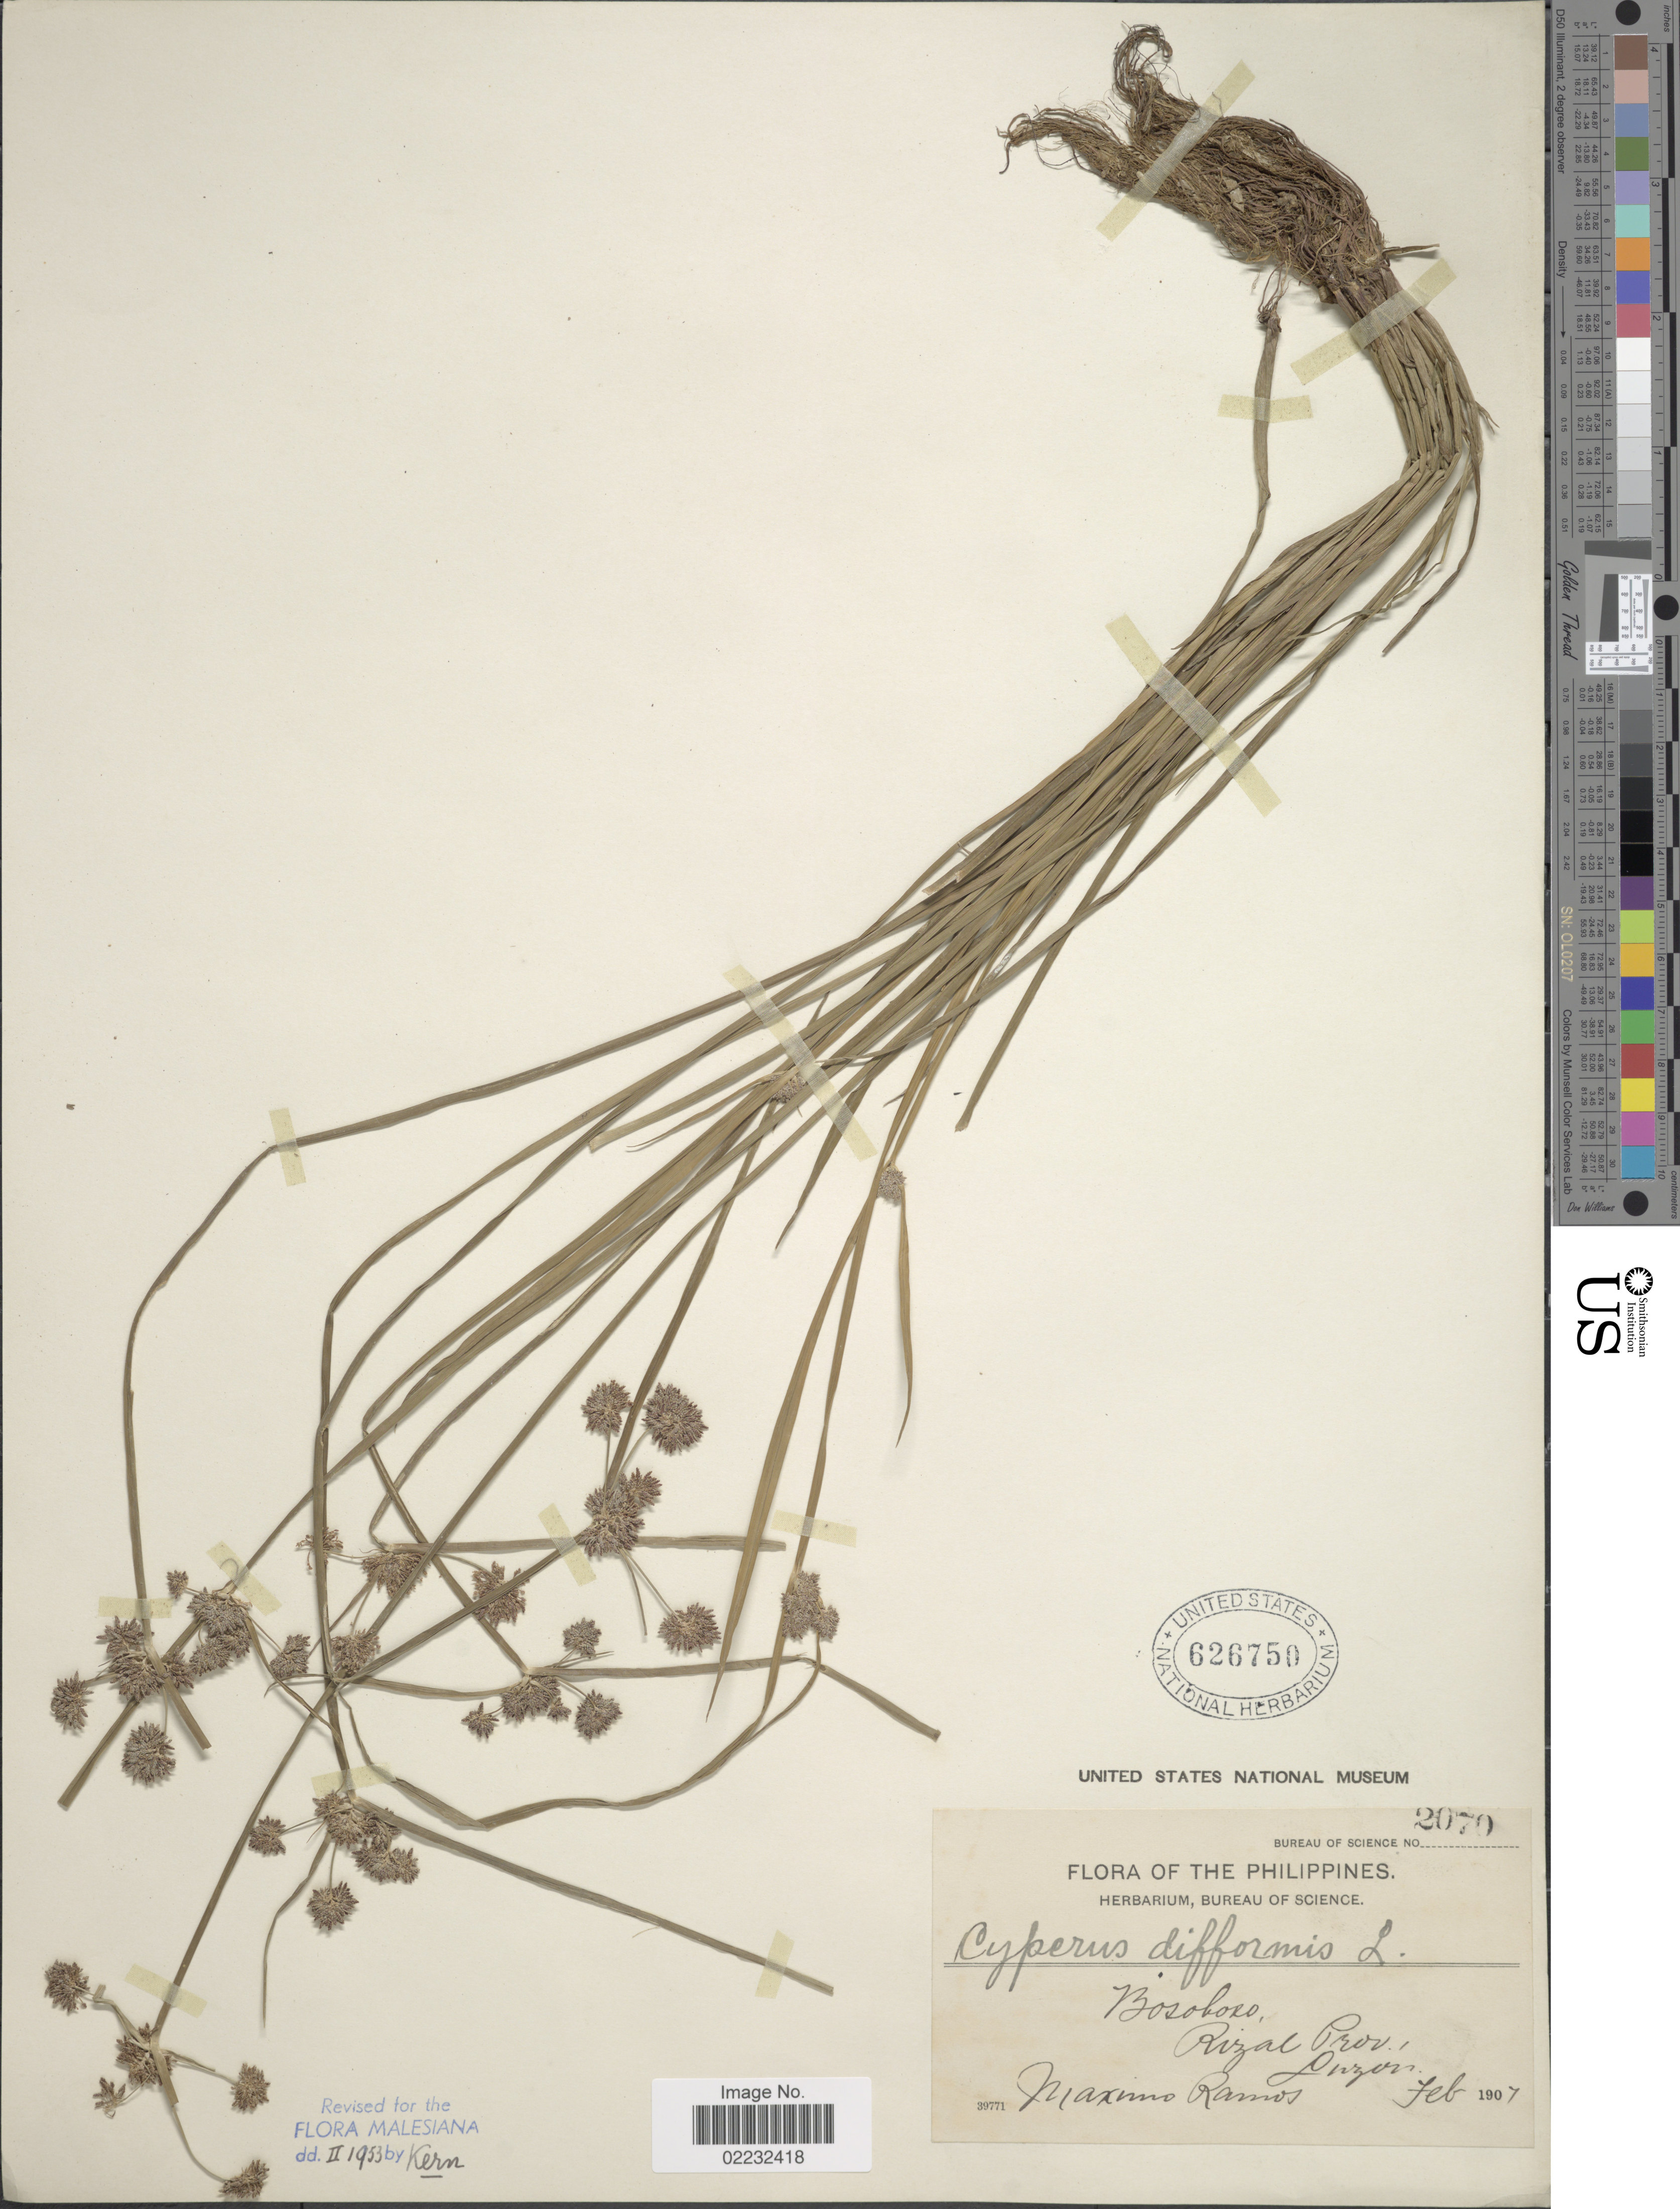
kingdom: Plantae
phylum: Tracheophyta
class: Liliopsida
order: Poales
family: Cyperaceae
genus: Cyperus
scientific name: Cyperus difformis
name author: L.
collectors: M. Ramos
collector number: Bureau of Science 2070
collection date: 1907-02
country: Philippines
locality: Bosoboro, Rizal Prov., Luzon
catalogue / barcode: US 626750